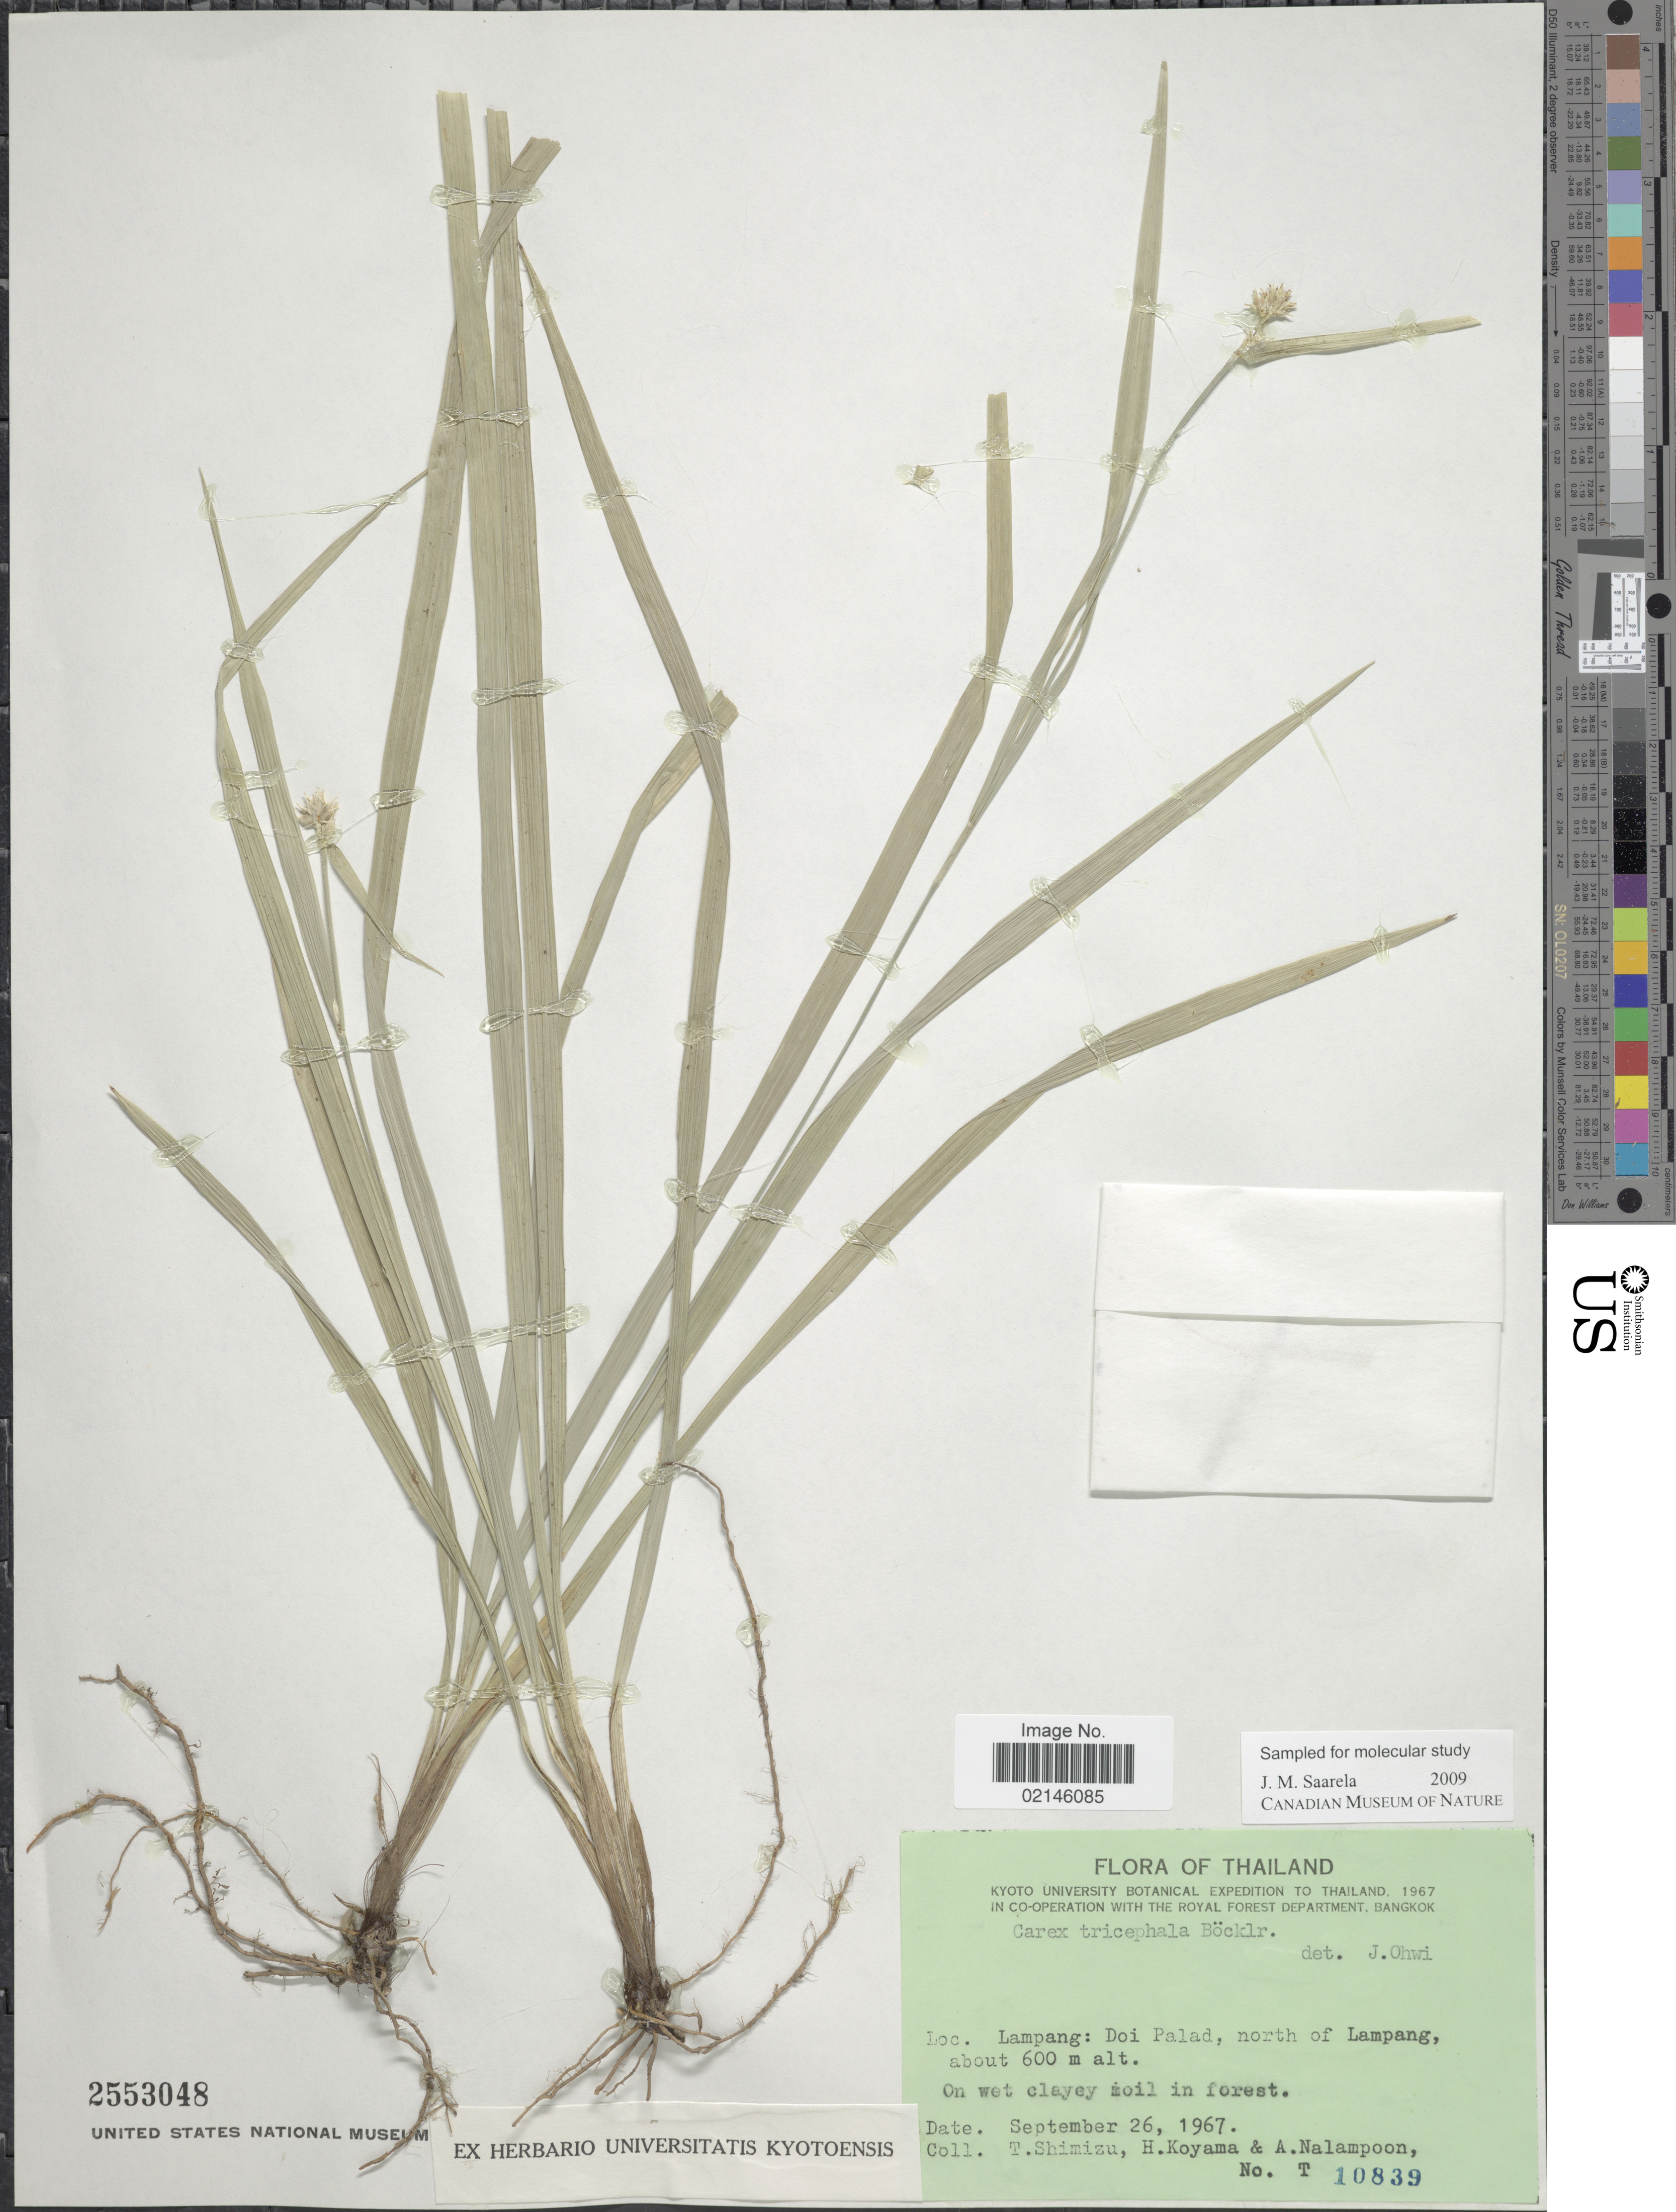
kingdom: Plantae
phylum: Tracheophyta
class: Liliopsida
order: Poales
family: Cyperaceae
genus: Carex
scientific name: Carex tricephala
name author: Boeckeler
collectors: T. Shimizu, H. Koyama & A. Nalampoon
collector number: T 10839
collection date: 1967-09-26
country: Thailand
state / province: Lampang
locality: Doi Palad, north of Lampang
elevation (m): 600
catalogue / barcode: US 2553048